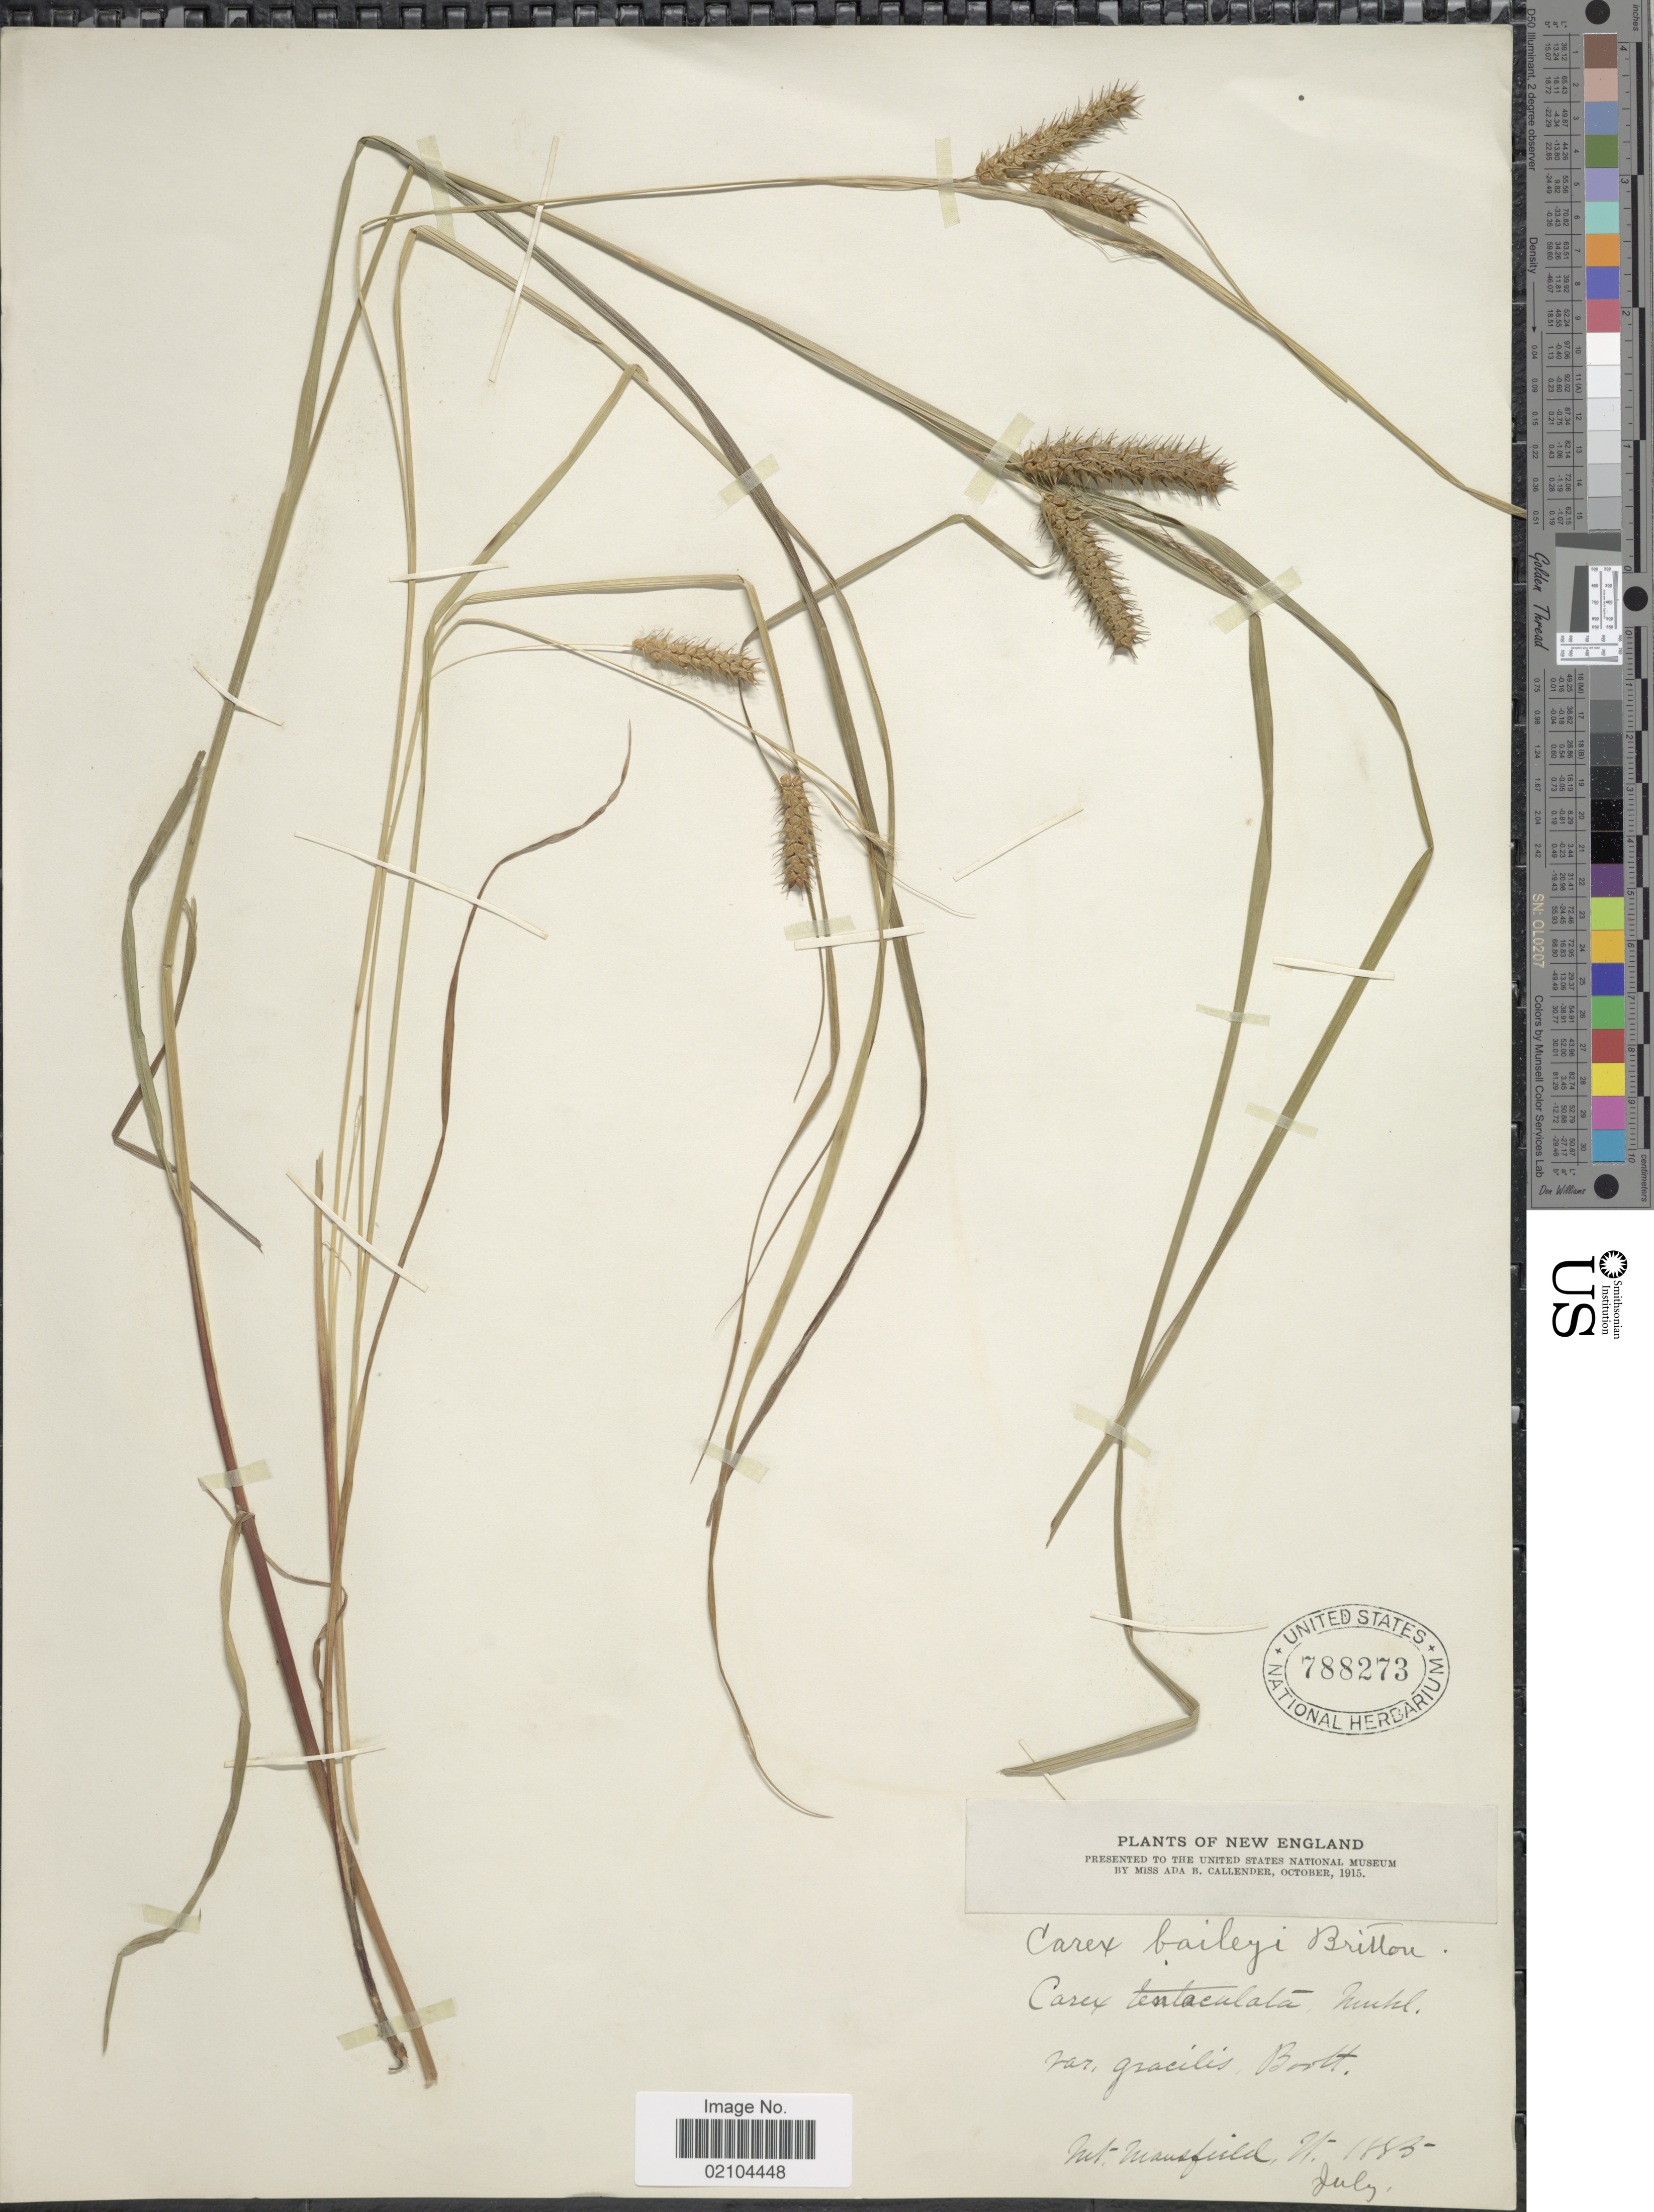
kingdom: Plantae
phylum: Tracheophyta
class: Liliopsida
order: Poales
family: Cyperaceae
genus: Carex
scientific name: Carex baileyi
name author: Britton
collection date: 1883-07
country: United States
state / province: Vermont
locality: New England, Mt. Mansfield, Vt.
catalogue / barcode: US 788273